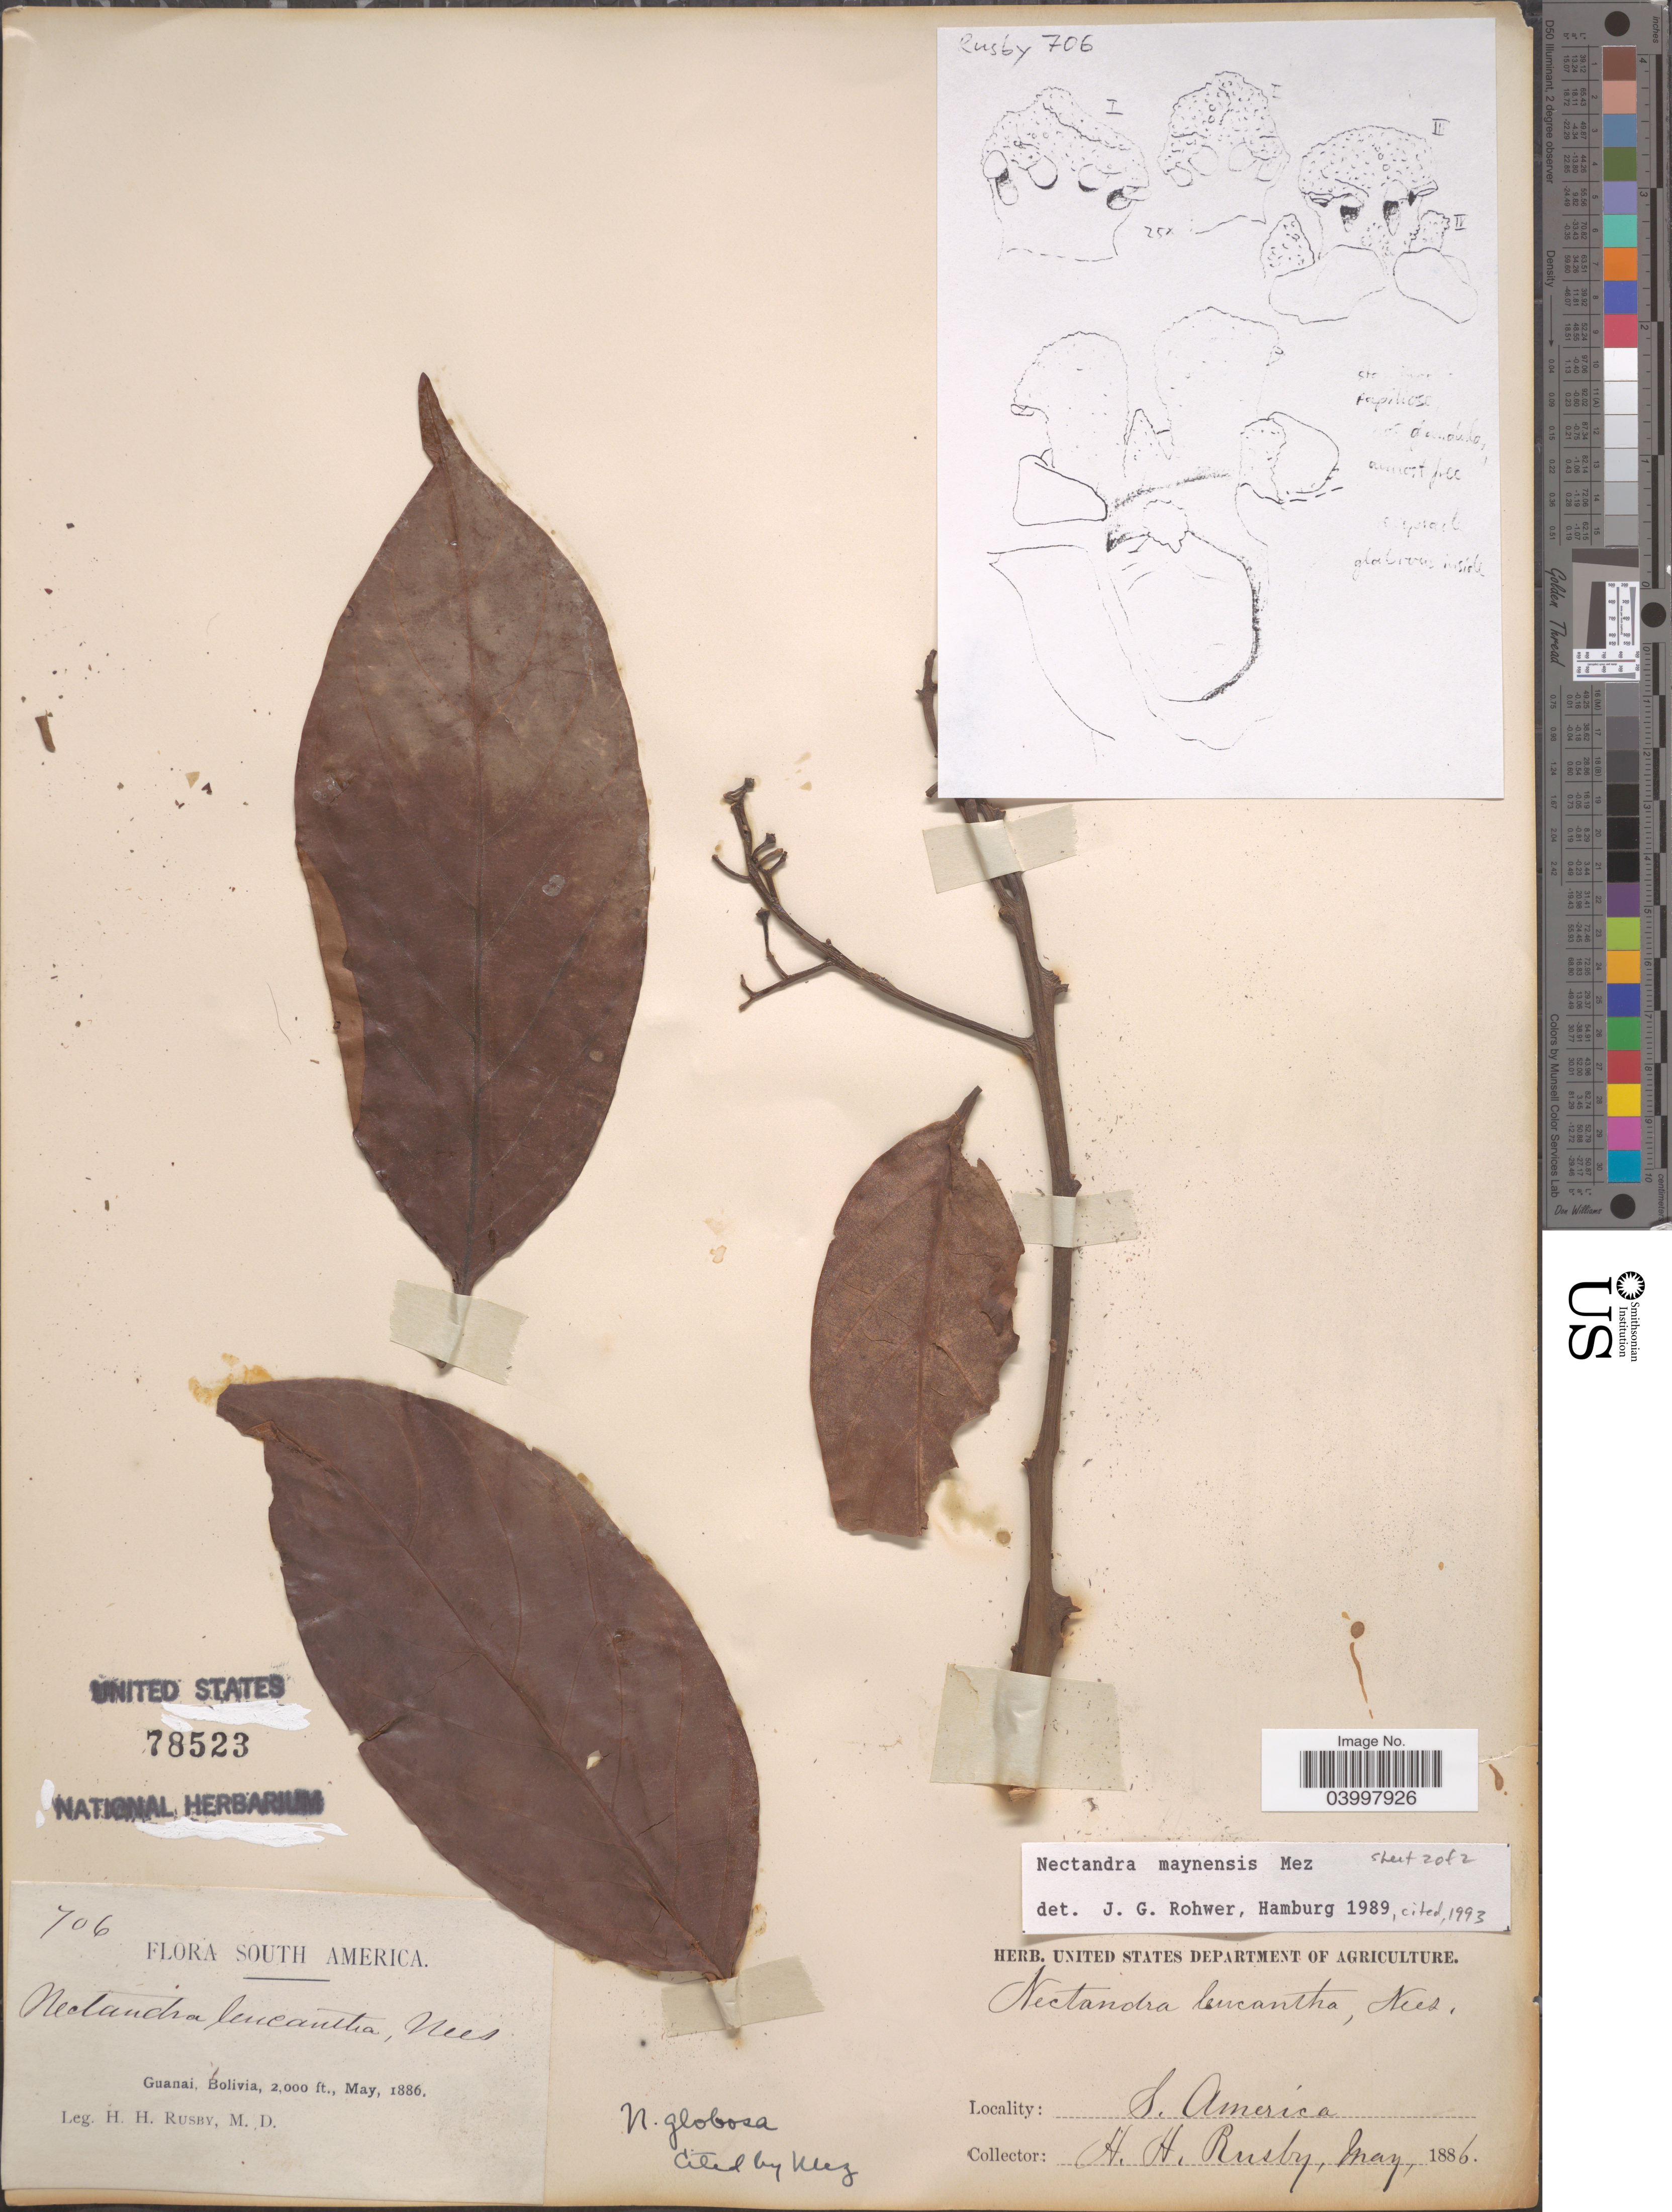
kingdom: Plantae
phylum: Tracheophyta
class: Magnoliopsida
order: Laurales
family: Lauraceae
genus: Nectandra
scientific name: Nectandra maynensis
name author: Mez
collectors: H. H. Rusby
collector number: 706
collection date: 1886-05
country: Bolivia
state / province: La Páz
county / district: Larecaja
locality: Guanay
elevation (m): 610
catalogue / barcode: US 78523